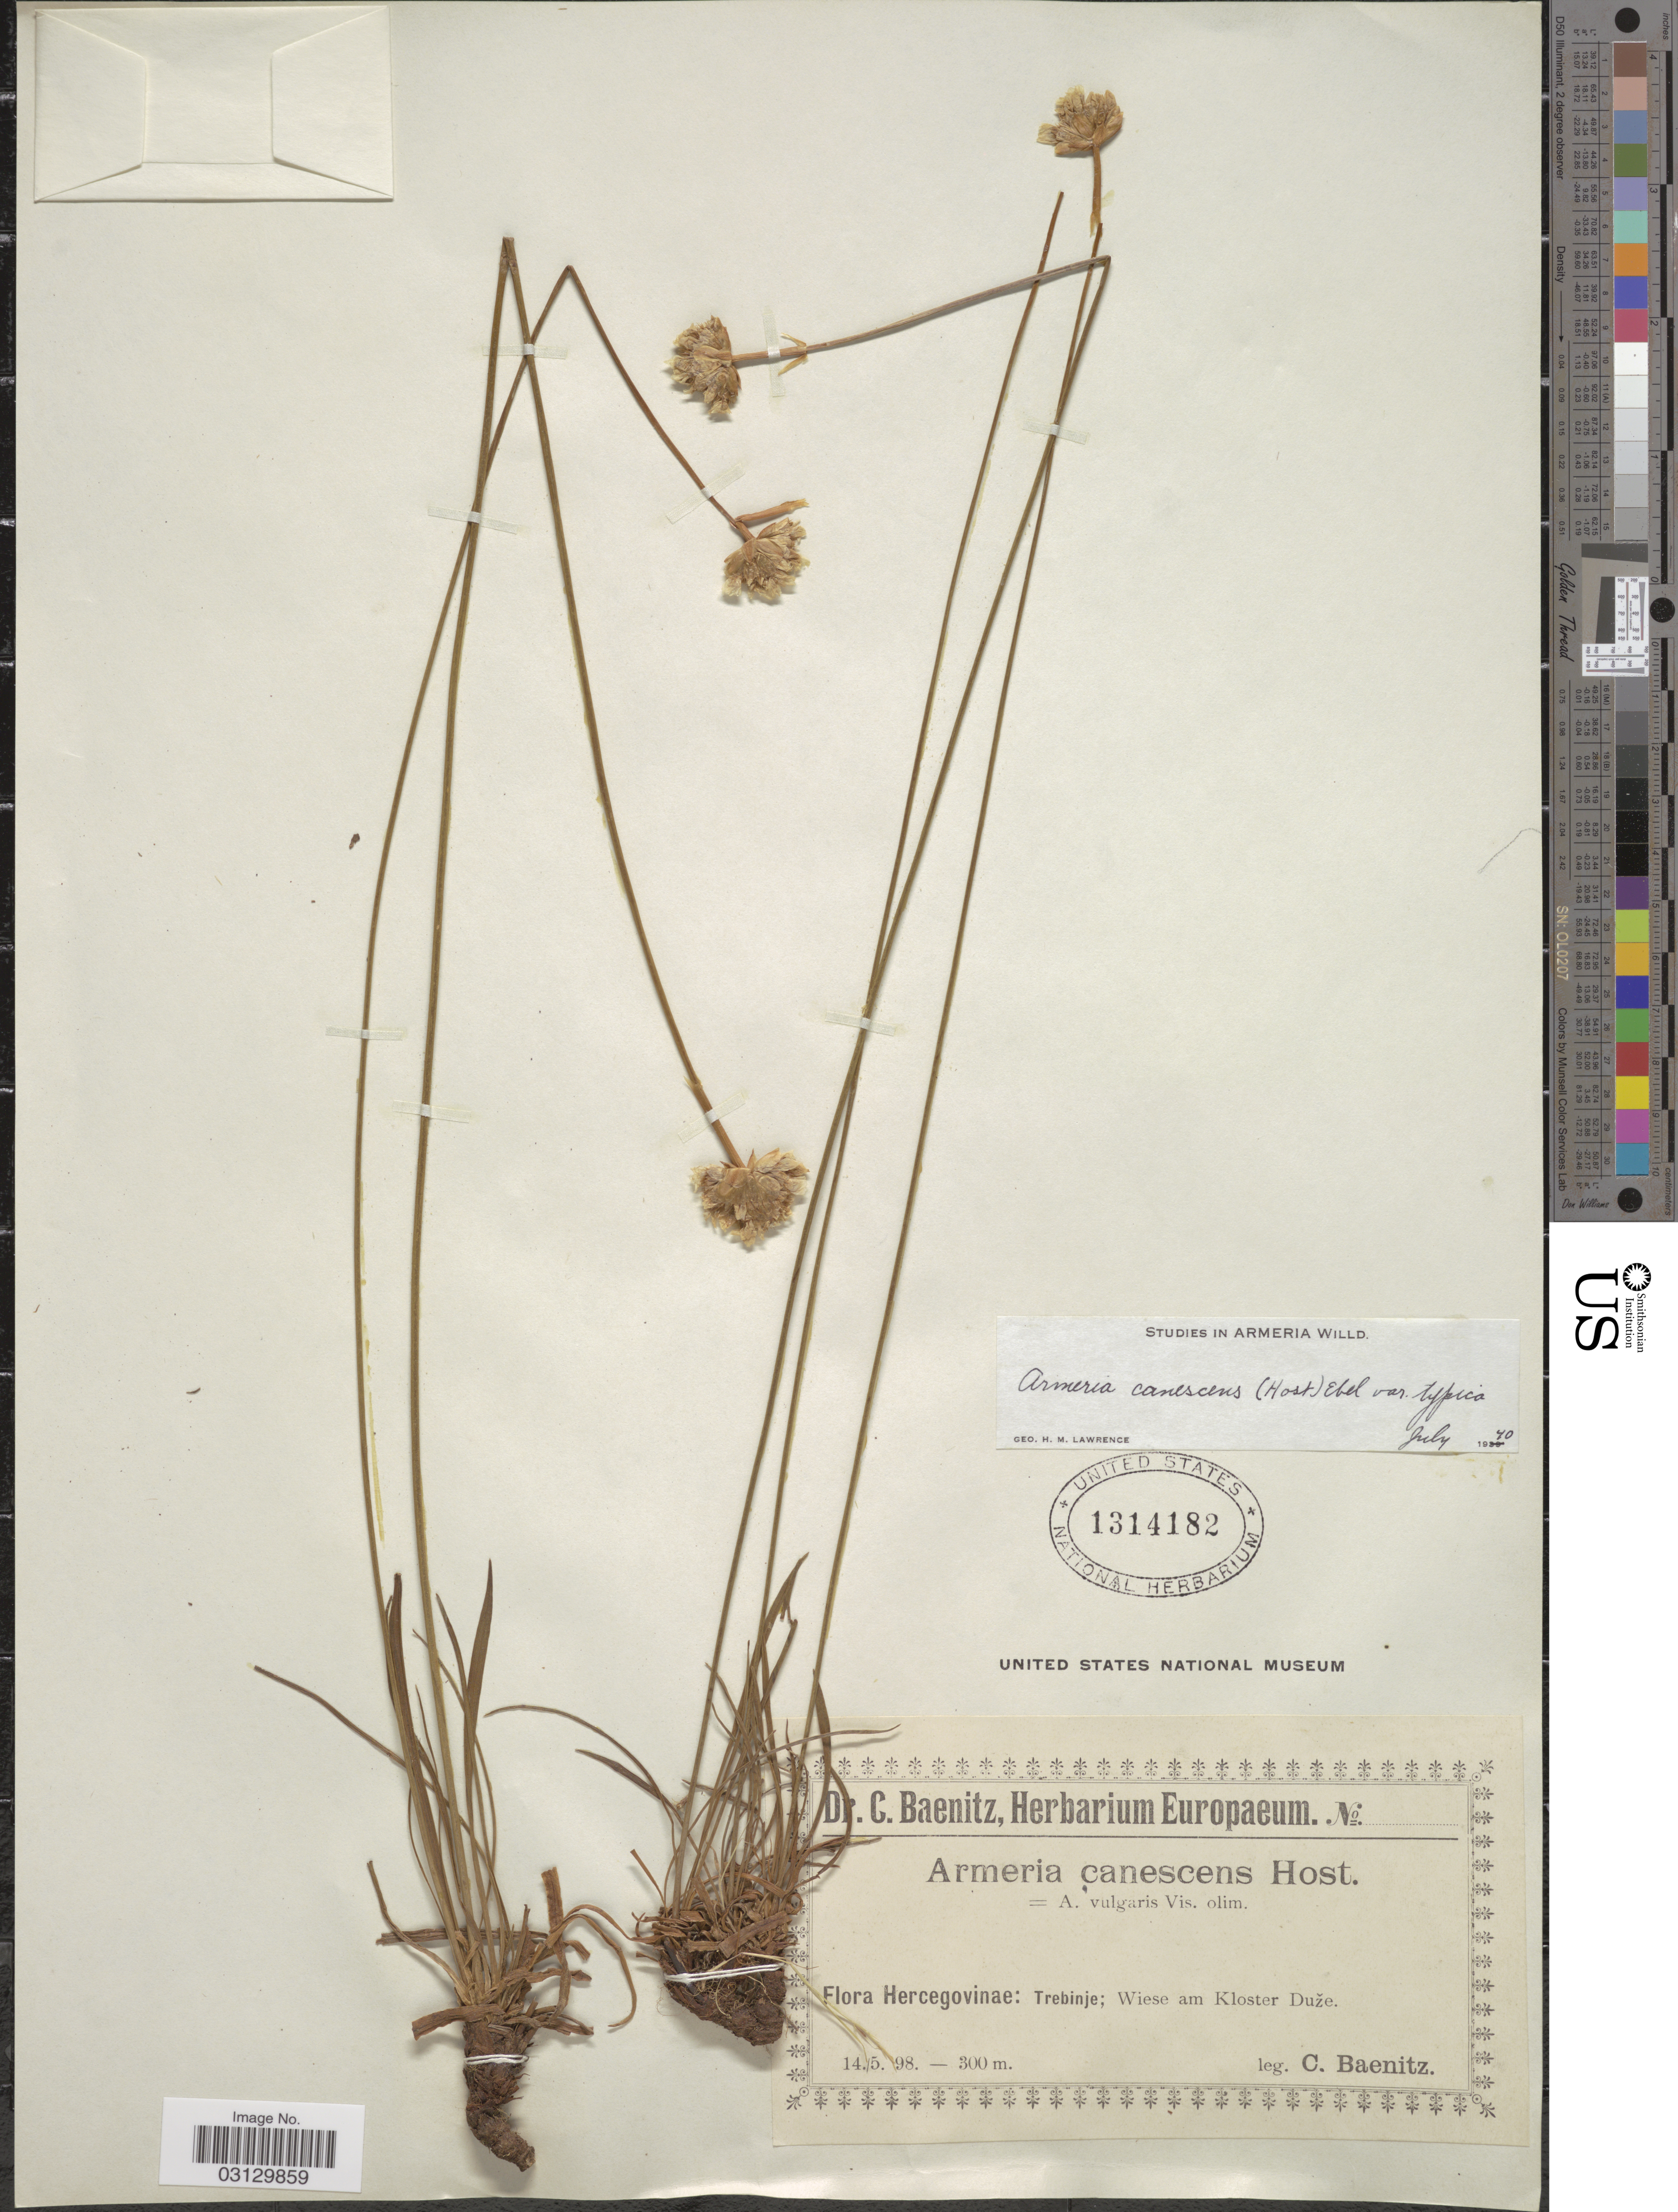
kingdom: Plantae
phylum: Tracheophyta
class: Magnoliopsida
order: Caryophyllales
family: Plumbaginaceae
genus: Armeria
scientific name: Armeria canescens var. canescens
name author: (Host) Boiss.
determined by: Lawrence, G. H. M.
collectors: C. G. Baenitz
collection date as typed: Transcribed d/m/y: 14/5/98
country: Bosnia and Herzegovina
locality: Hercegovinae: Trebinje; Wiese am Kloster Duže.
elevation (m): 300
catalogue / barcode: US 1314182